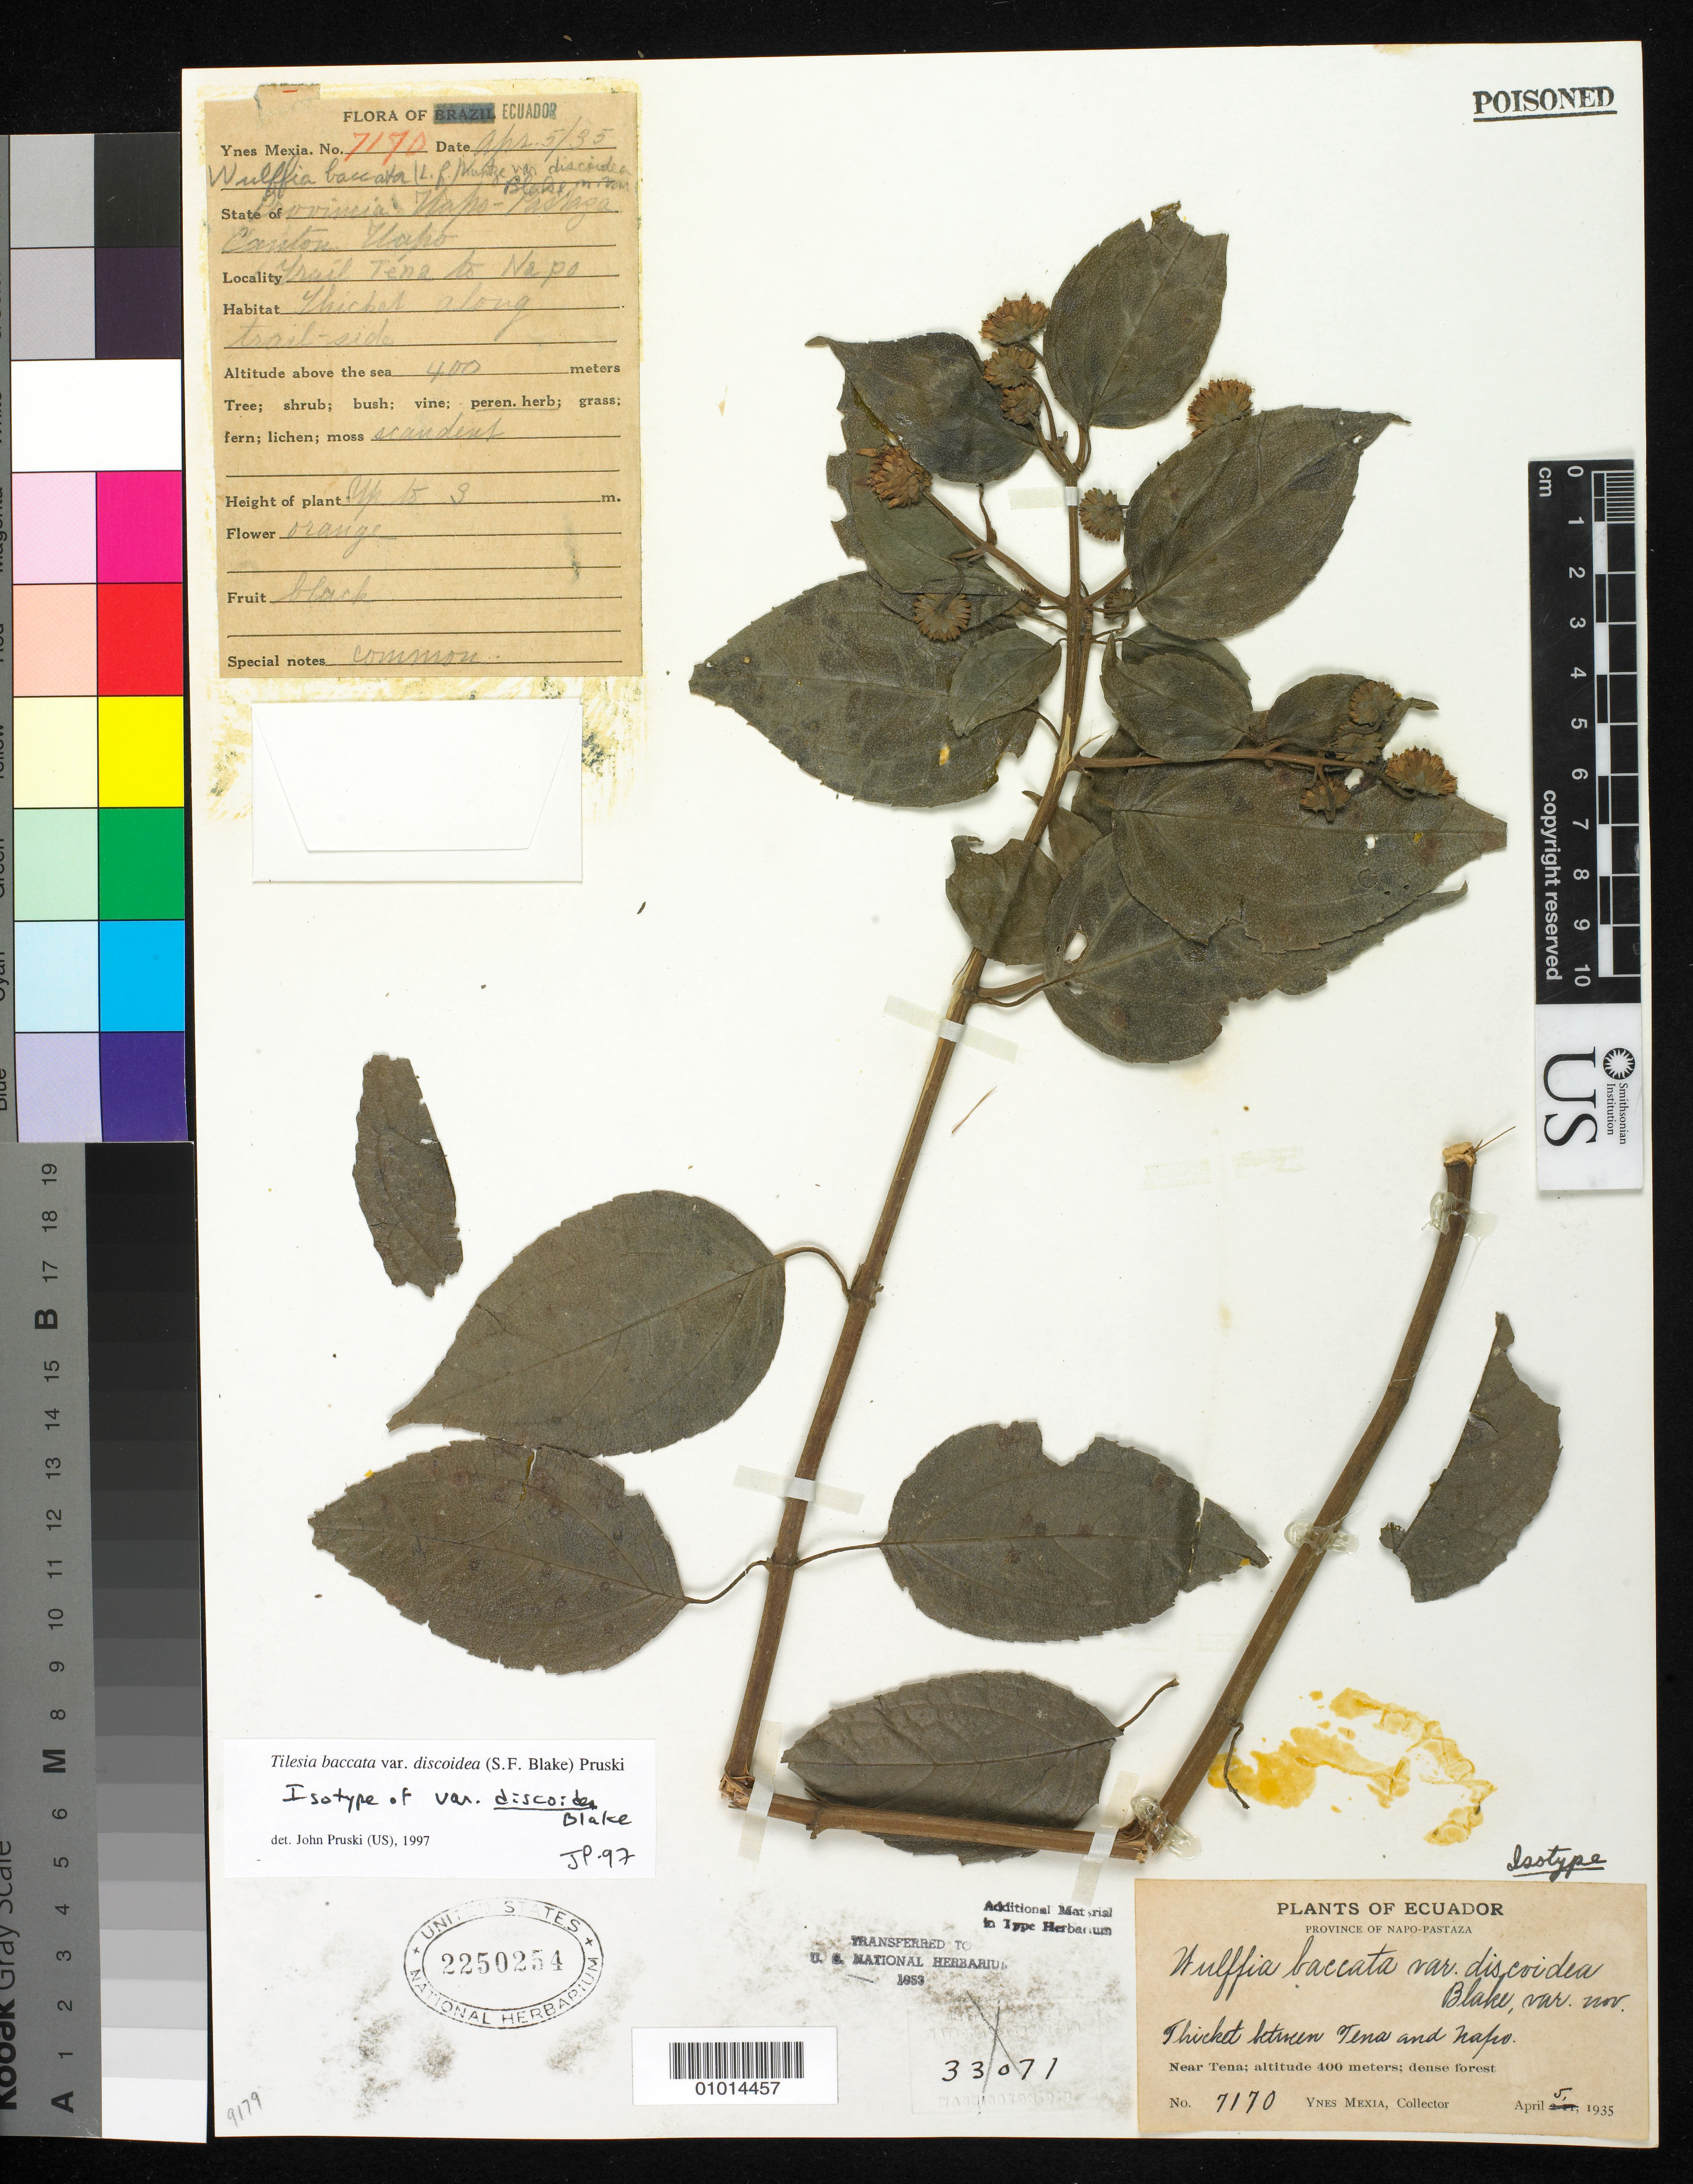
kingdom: Plantae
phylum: Tracheophyta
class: Magnoliopsida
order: Asterales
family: Asteraceae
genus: Wulffia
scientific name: Wulffia baccata var. discoidea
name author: S.F. Blake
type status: Isotype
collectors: Y. Mexia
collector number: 7170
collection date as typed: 05 Apr 1935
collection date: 1935-04-05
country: Ecuador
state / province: Napo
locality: Near Tena, between Tena and Napo.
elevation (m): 400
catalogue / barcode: US 2250254